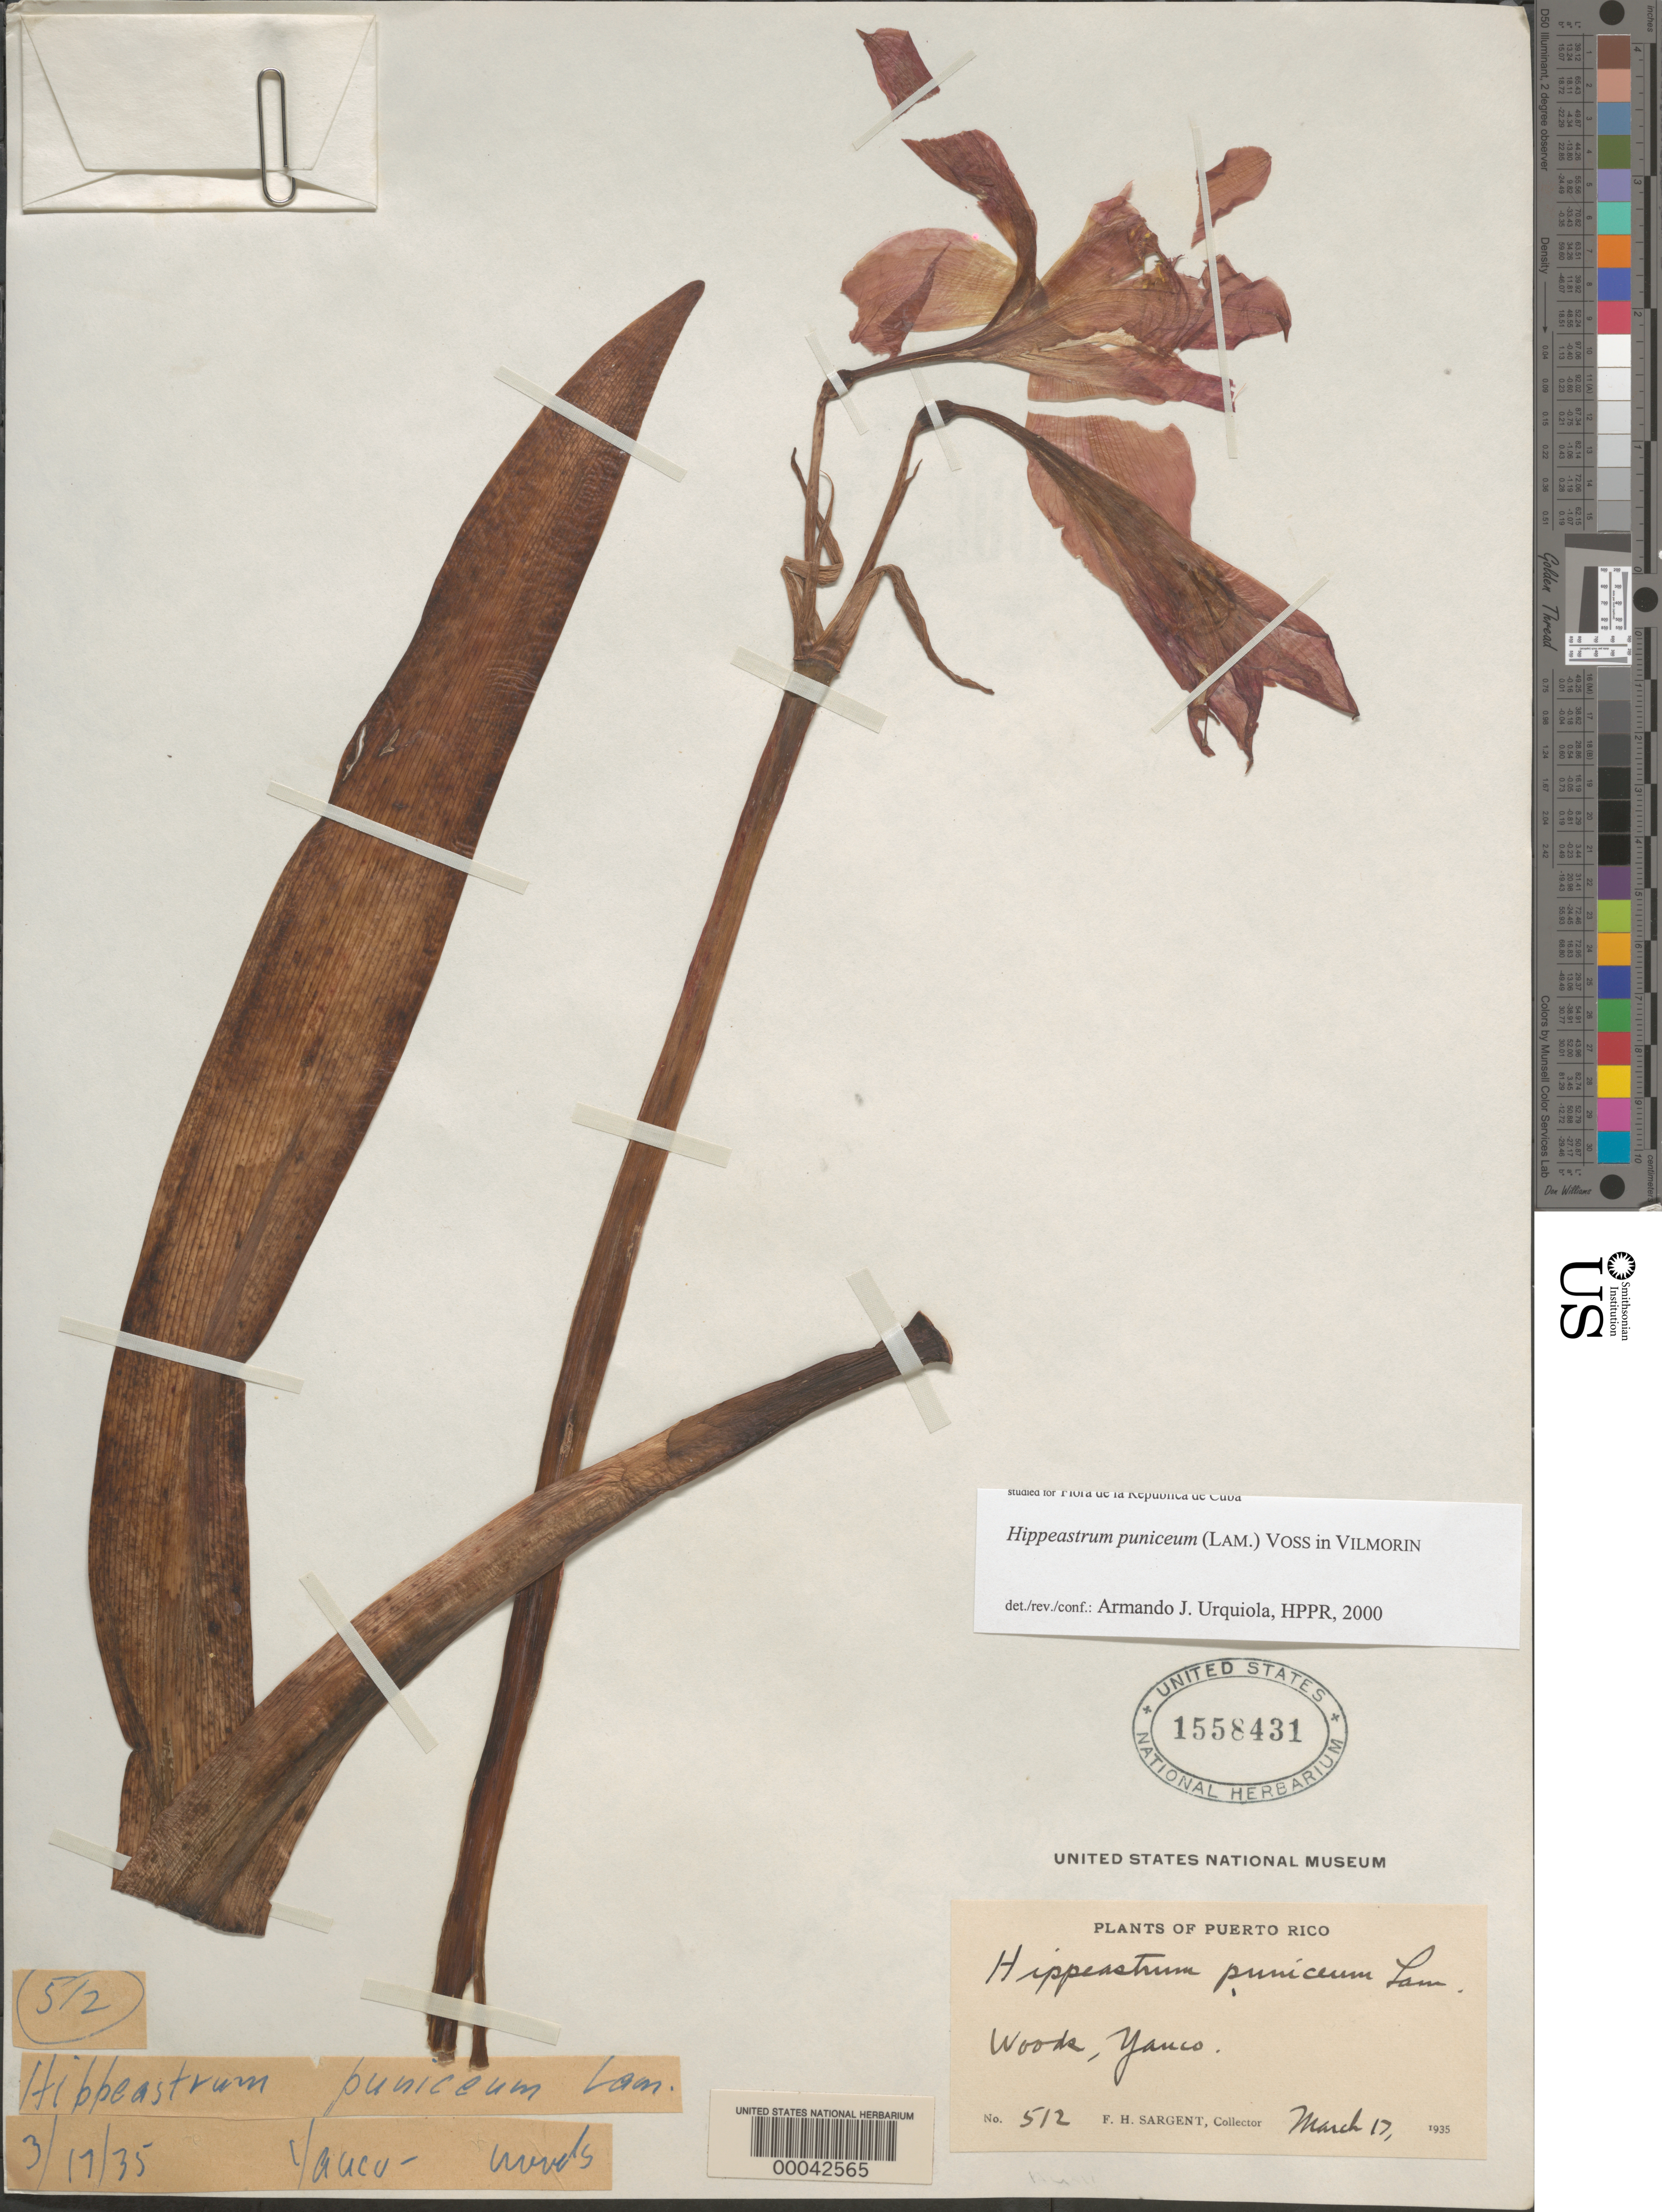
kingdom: Plantae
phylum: Tracheophyta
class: Liliopsida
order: Asparagales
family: Amaryllidaceae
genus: Hippeastrum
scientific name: Hippeastrum puniceum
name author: (Lam.) Voss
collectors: F. H. Sargent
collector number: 512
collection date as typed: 17 Mar 1935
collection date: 1935-03-17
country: Puerto Rico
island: Greater Antilles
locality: Yauco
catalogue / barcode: US 1558431